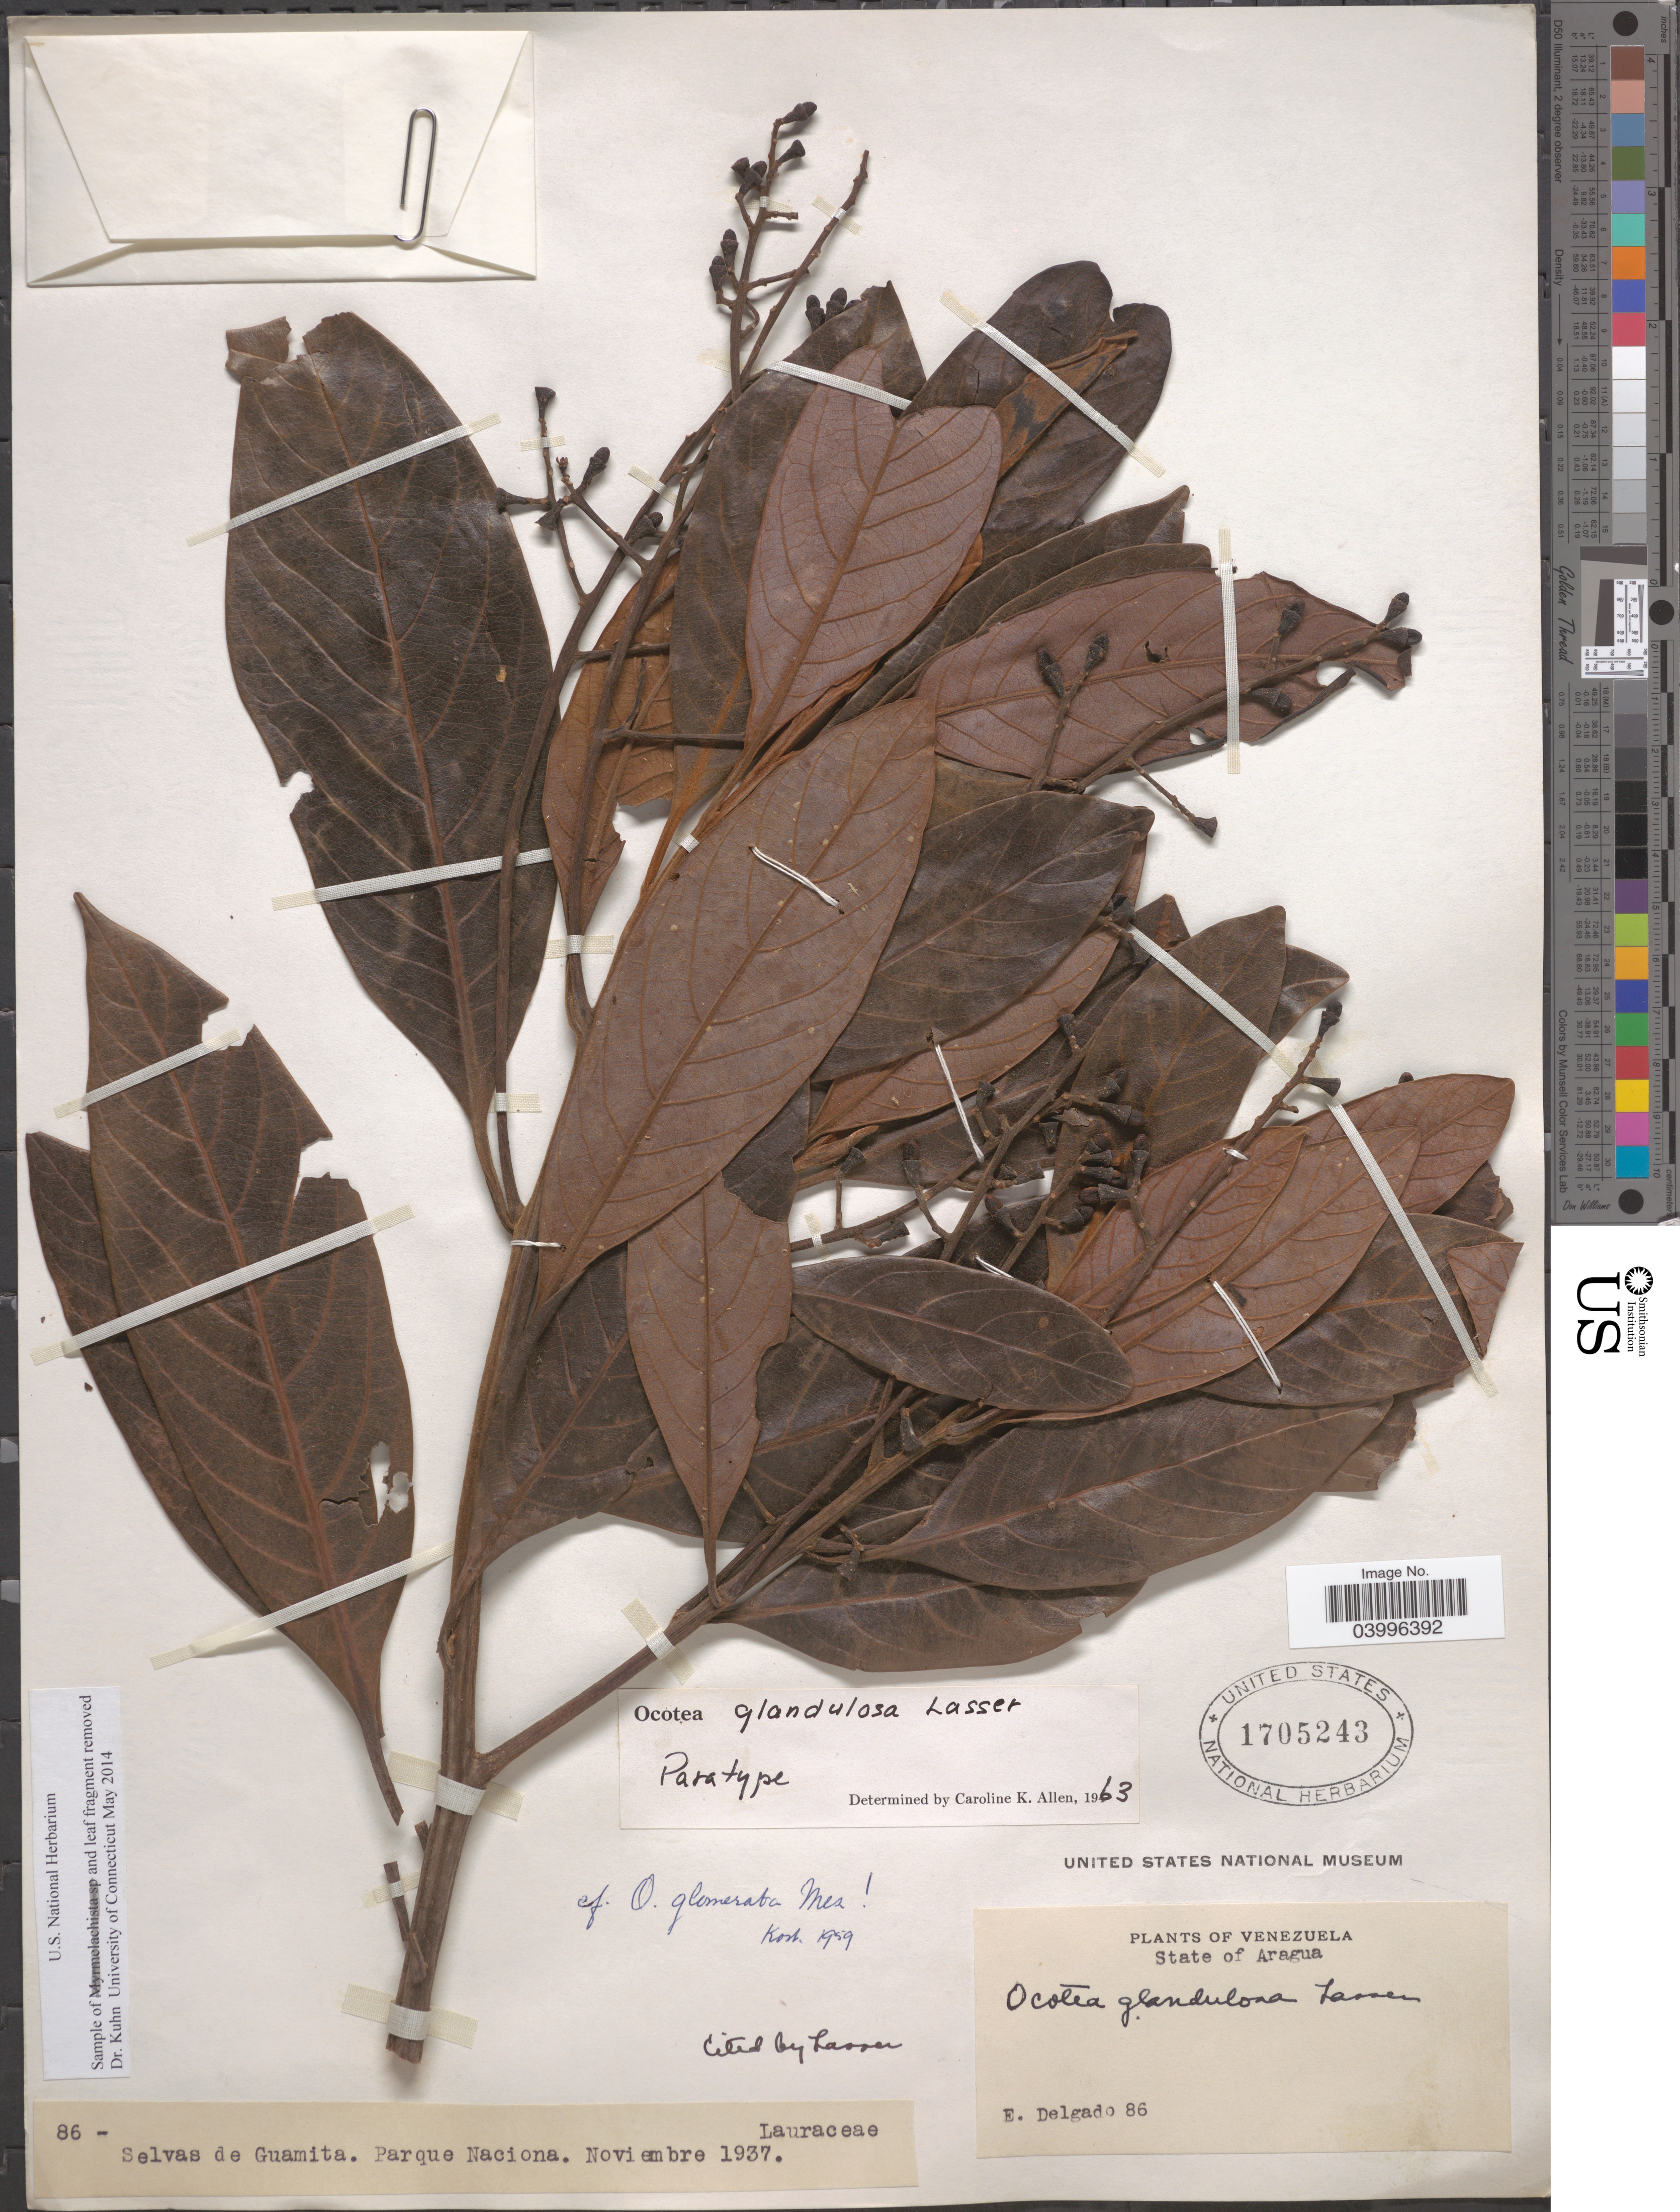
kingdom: Plantae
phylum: Tracheophyta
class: Magnoliopsida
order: Laurales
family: Lauraceae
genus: Ocotea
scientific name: Ocotea glandulosa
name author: Lasser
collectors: E. Delgado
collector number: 86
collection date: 1937-11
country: Venezuela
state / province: Aragua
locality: Selvas de Guamita. Parque Naciona.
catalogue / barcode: US 1705243